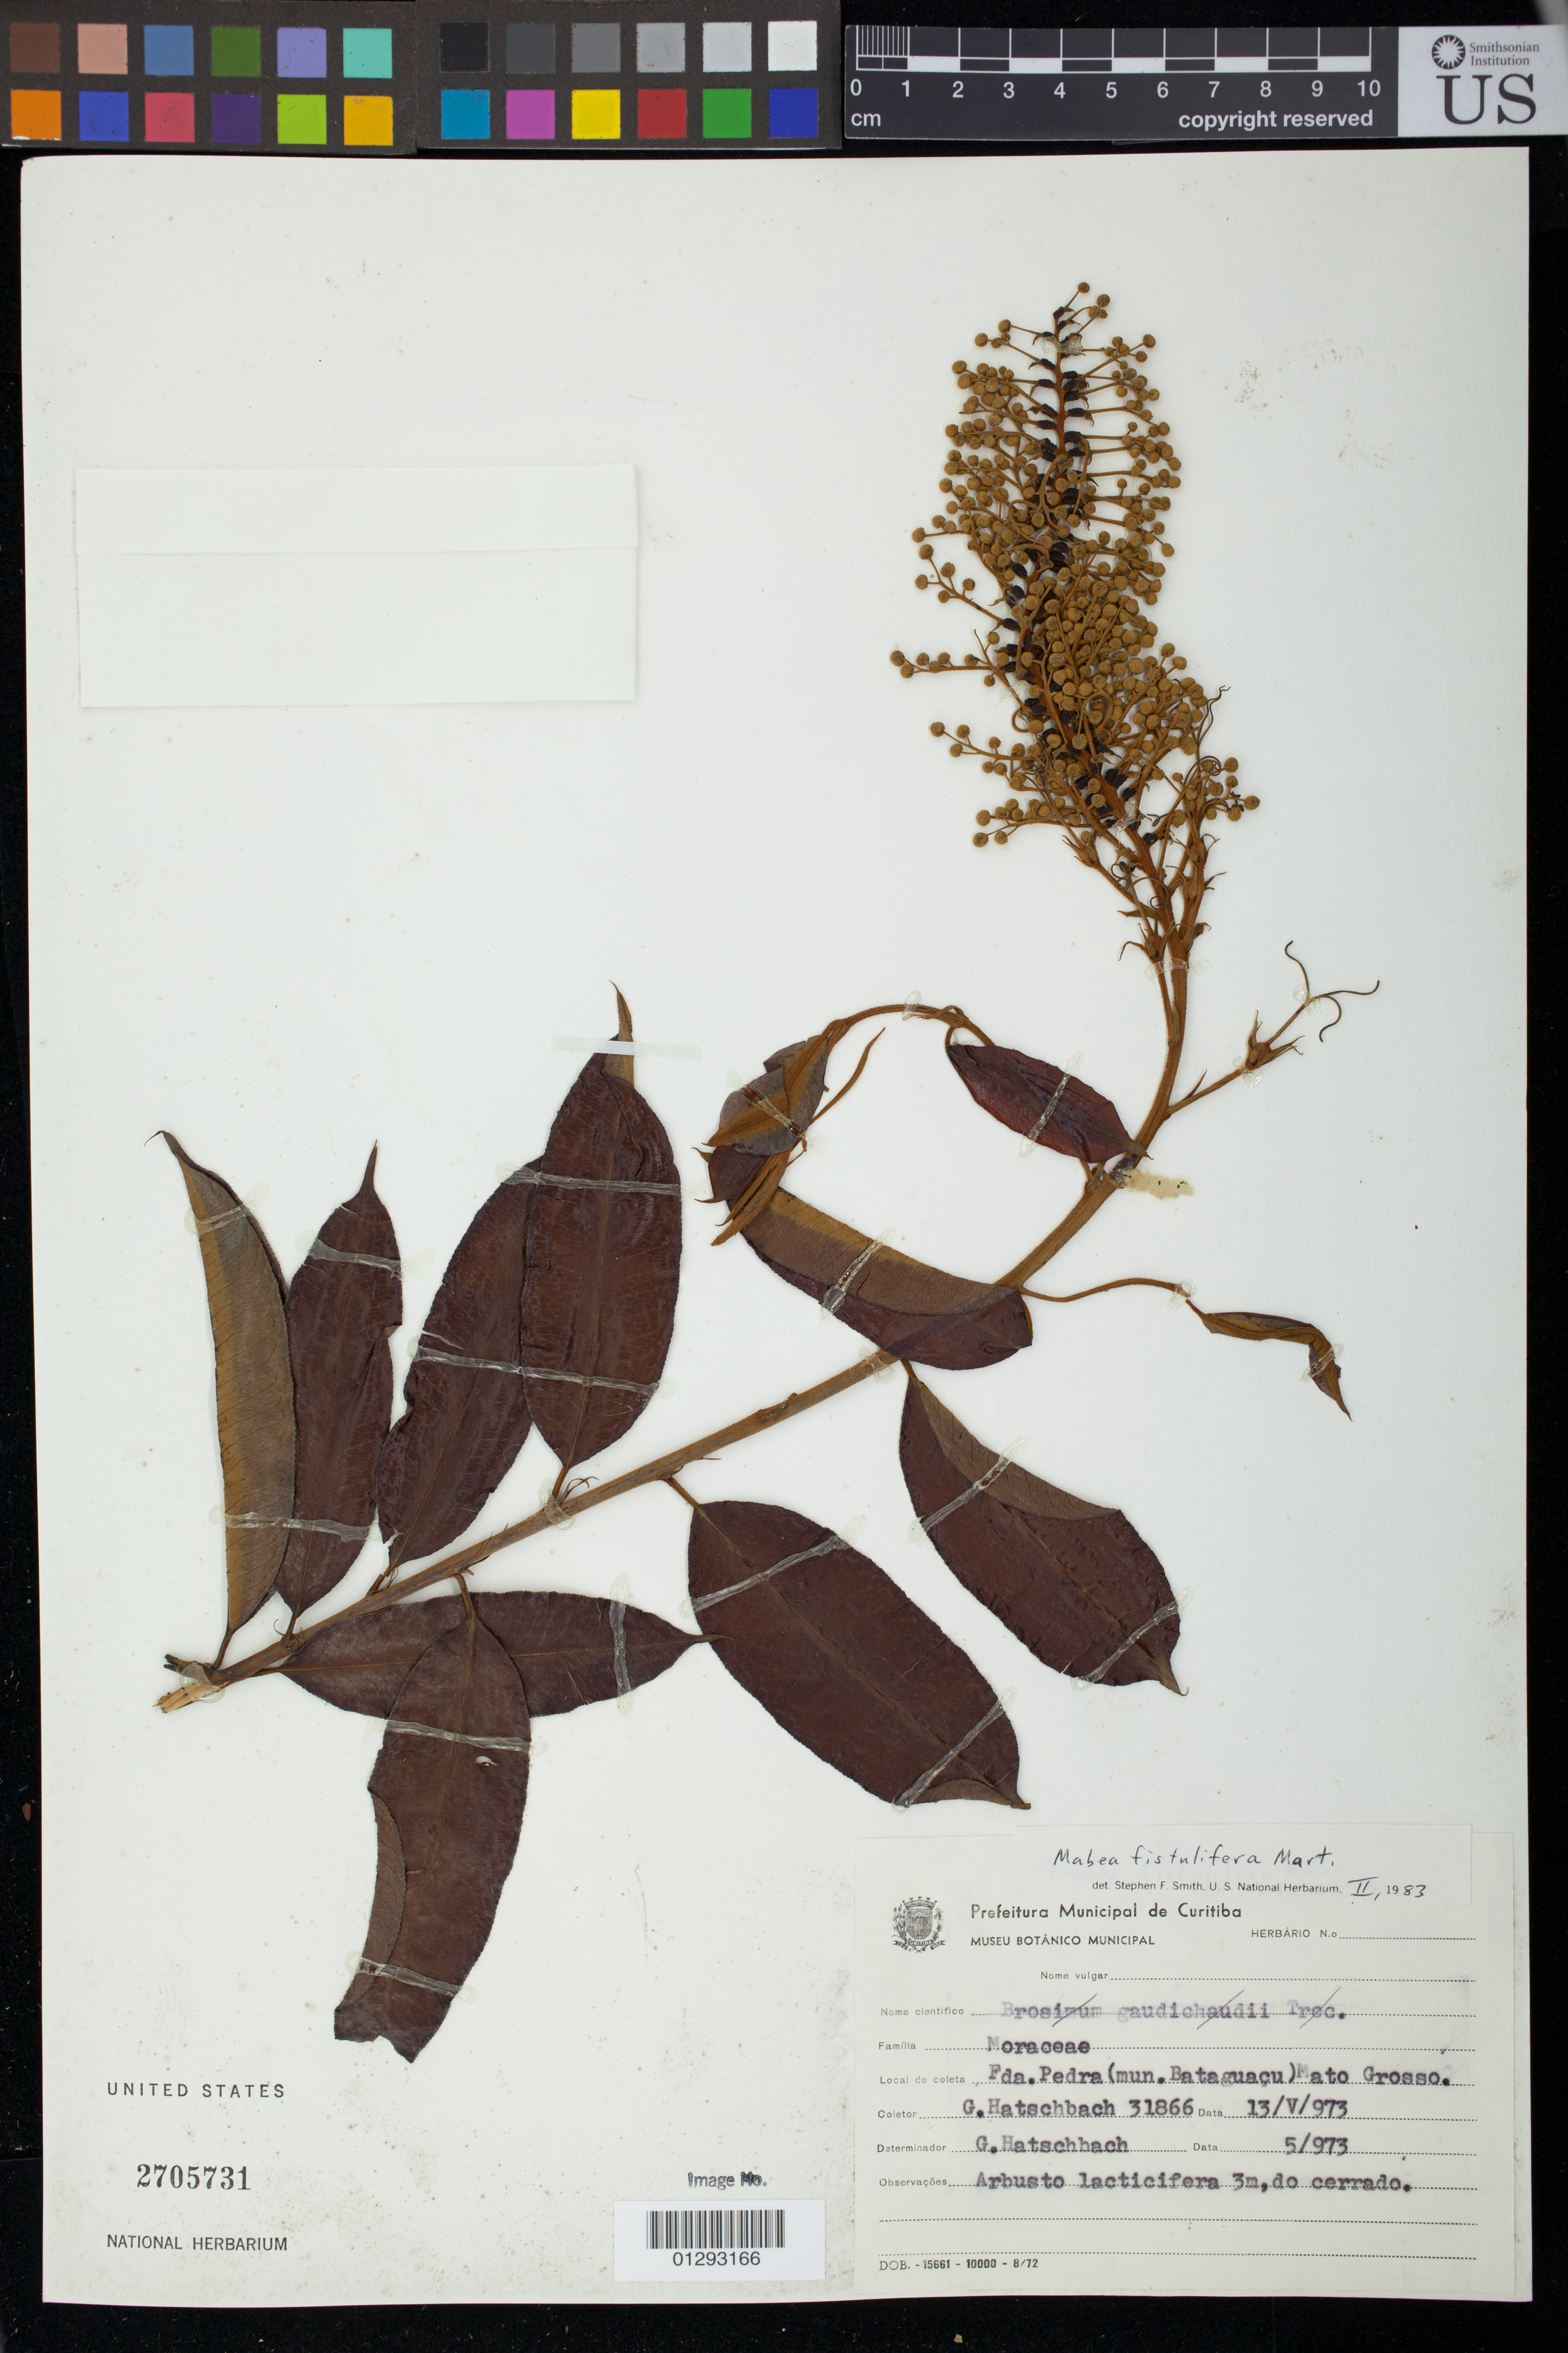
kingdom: Plantae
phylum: Tracheophyta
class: Magnoliopsida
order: Malpighiales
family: Euphorbiaceae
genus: Mabea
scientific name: Mabea fistulifera subsp. fistulifera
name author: Mart.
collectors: G. Hatschbach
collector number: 31866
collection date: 1973-05-13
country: Brazil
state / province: Mato Grosso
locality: Fda. Pedra (mun. Bataguacu)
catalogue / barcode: US 2705731